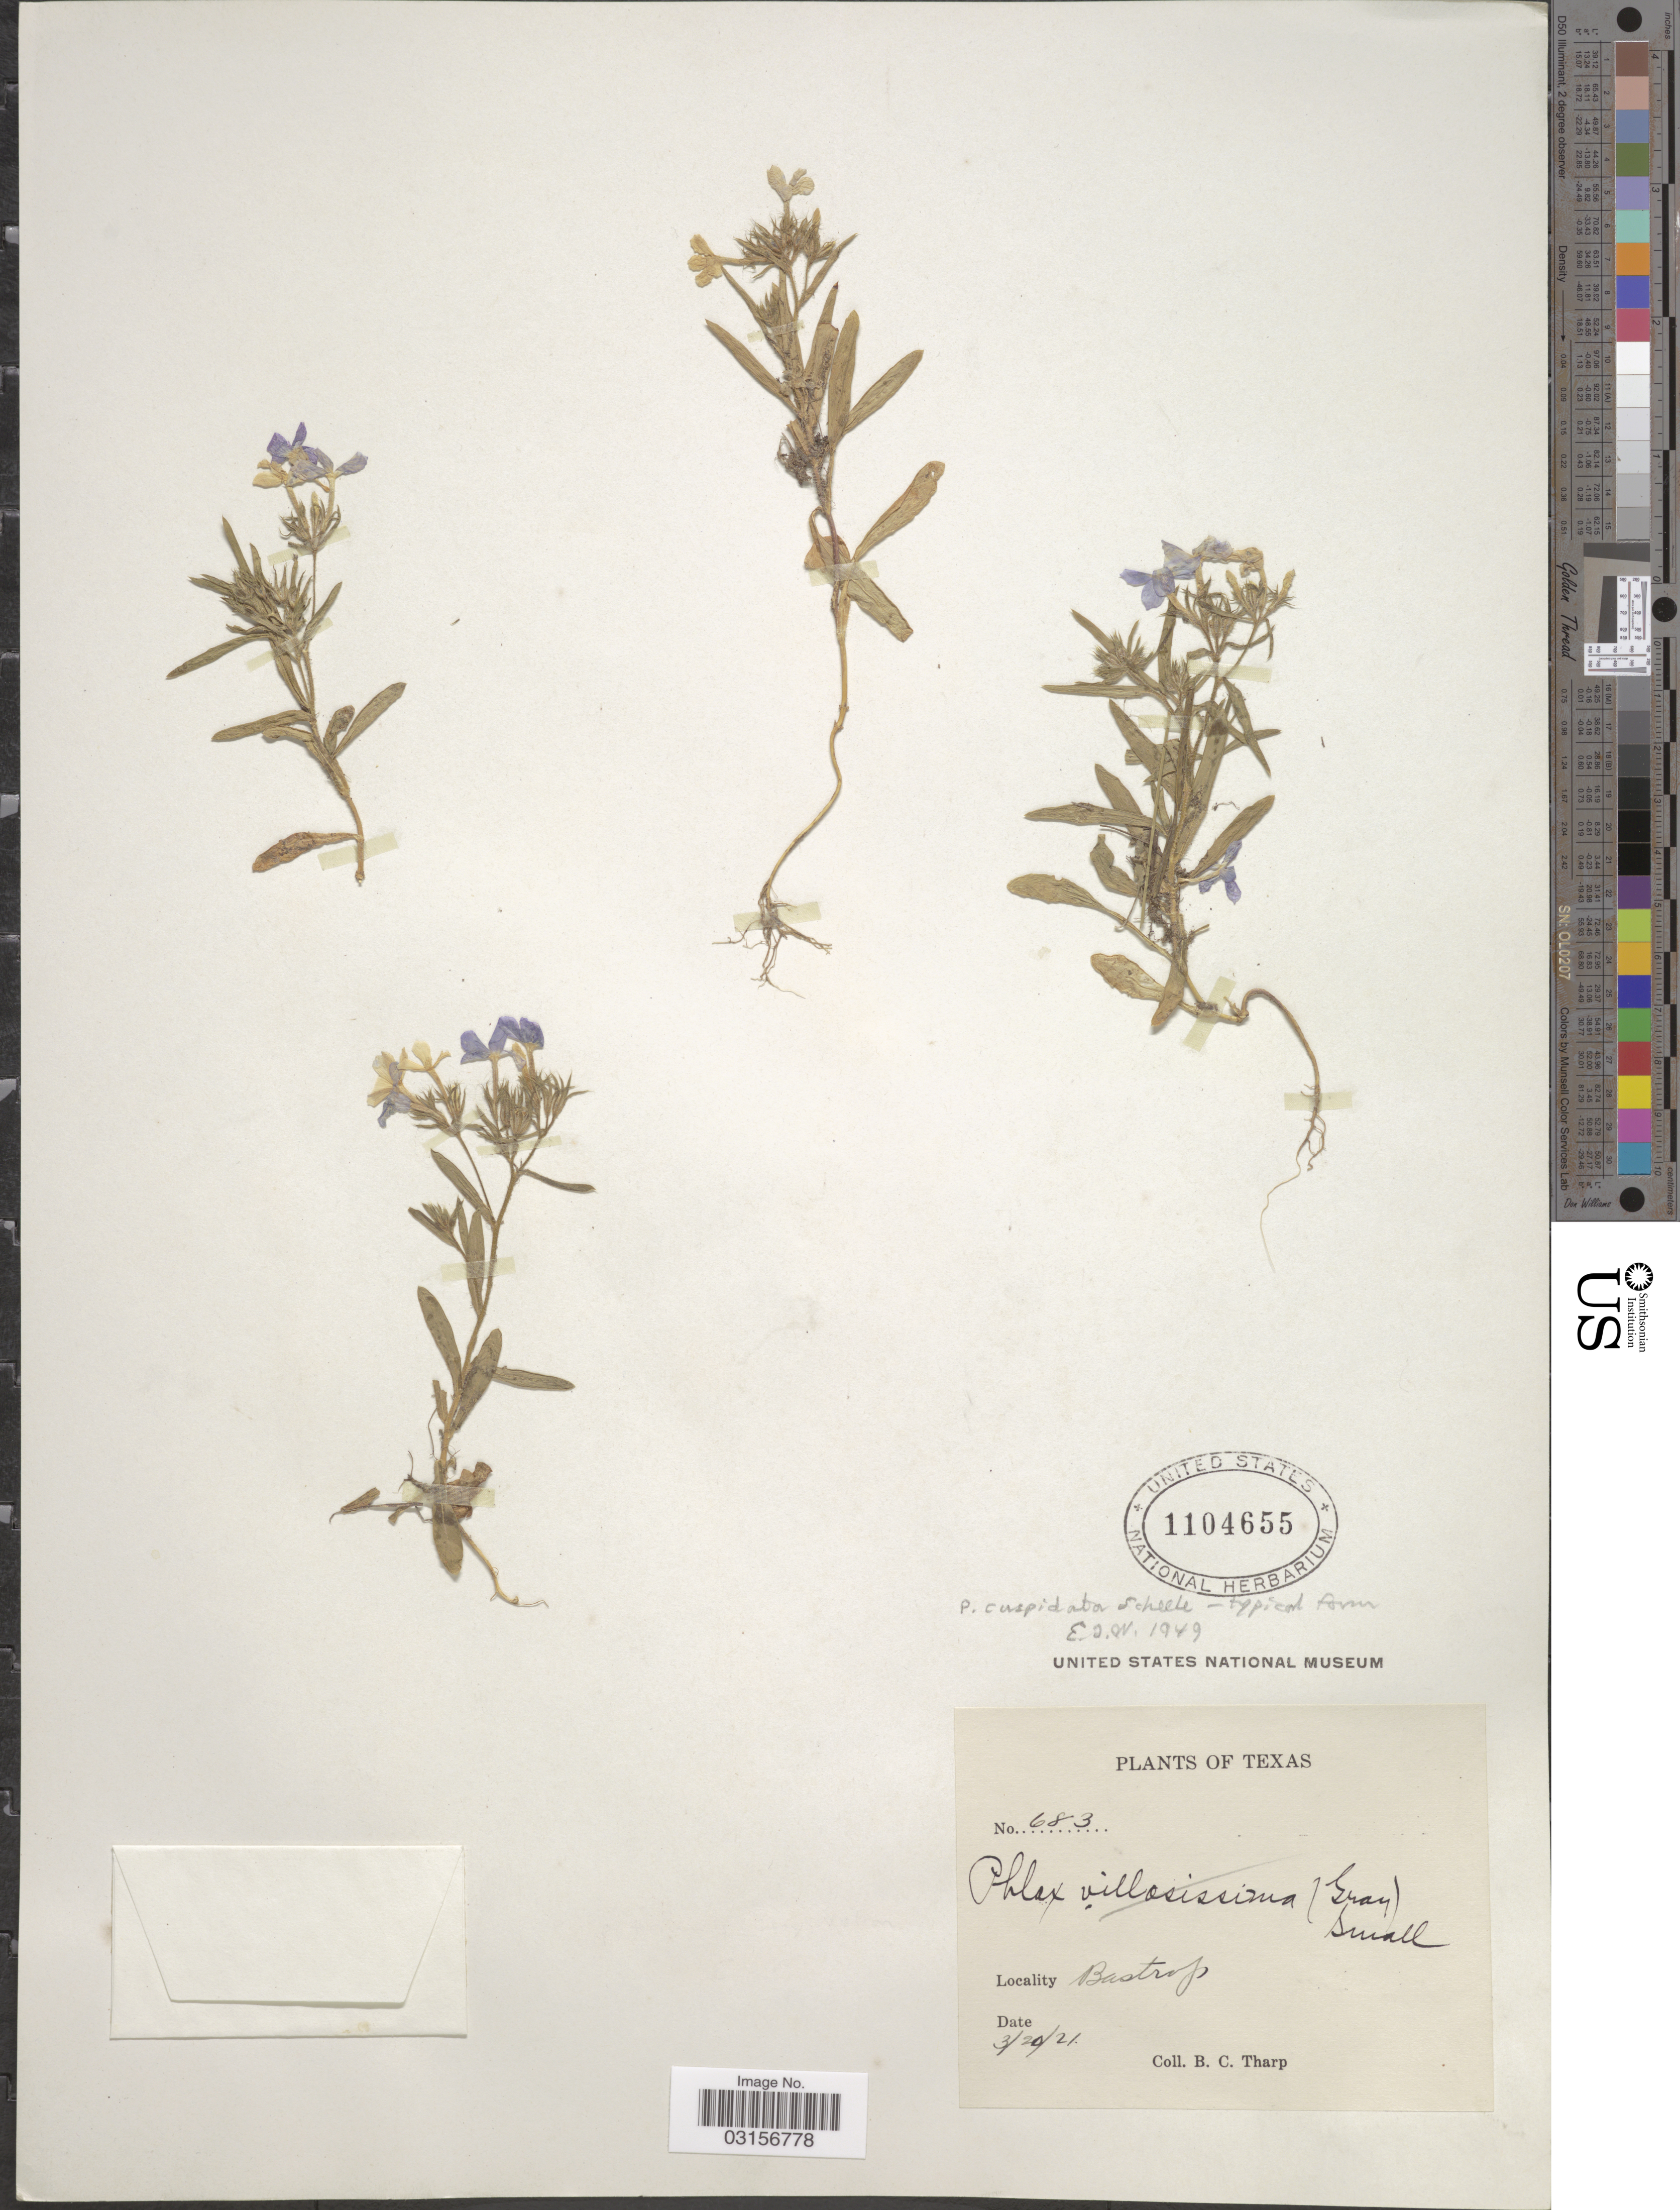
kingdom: Plantae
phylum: Tracheophyta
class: Magnoliopsida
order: Ericales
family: Polemoniaceae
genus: Phlox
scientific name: Phlox cuspidata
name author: Scheele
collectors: B. C. Tharp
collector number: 683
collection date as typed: Transcribed d/m/y: 20/3/21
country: United States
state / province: Texas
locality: Bastrop.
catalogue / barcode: US 1104655